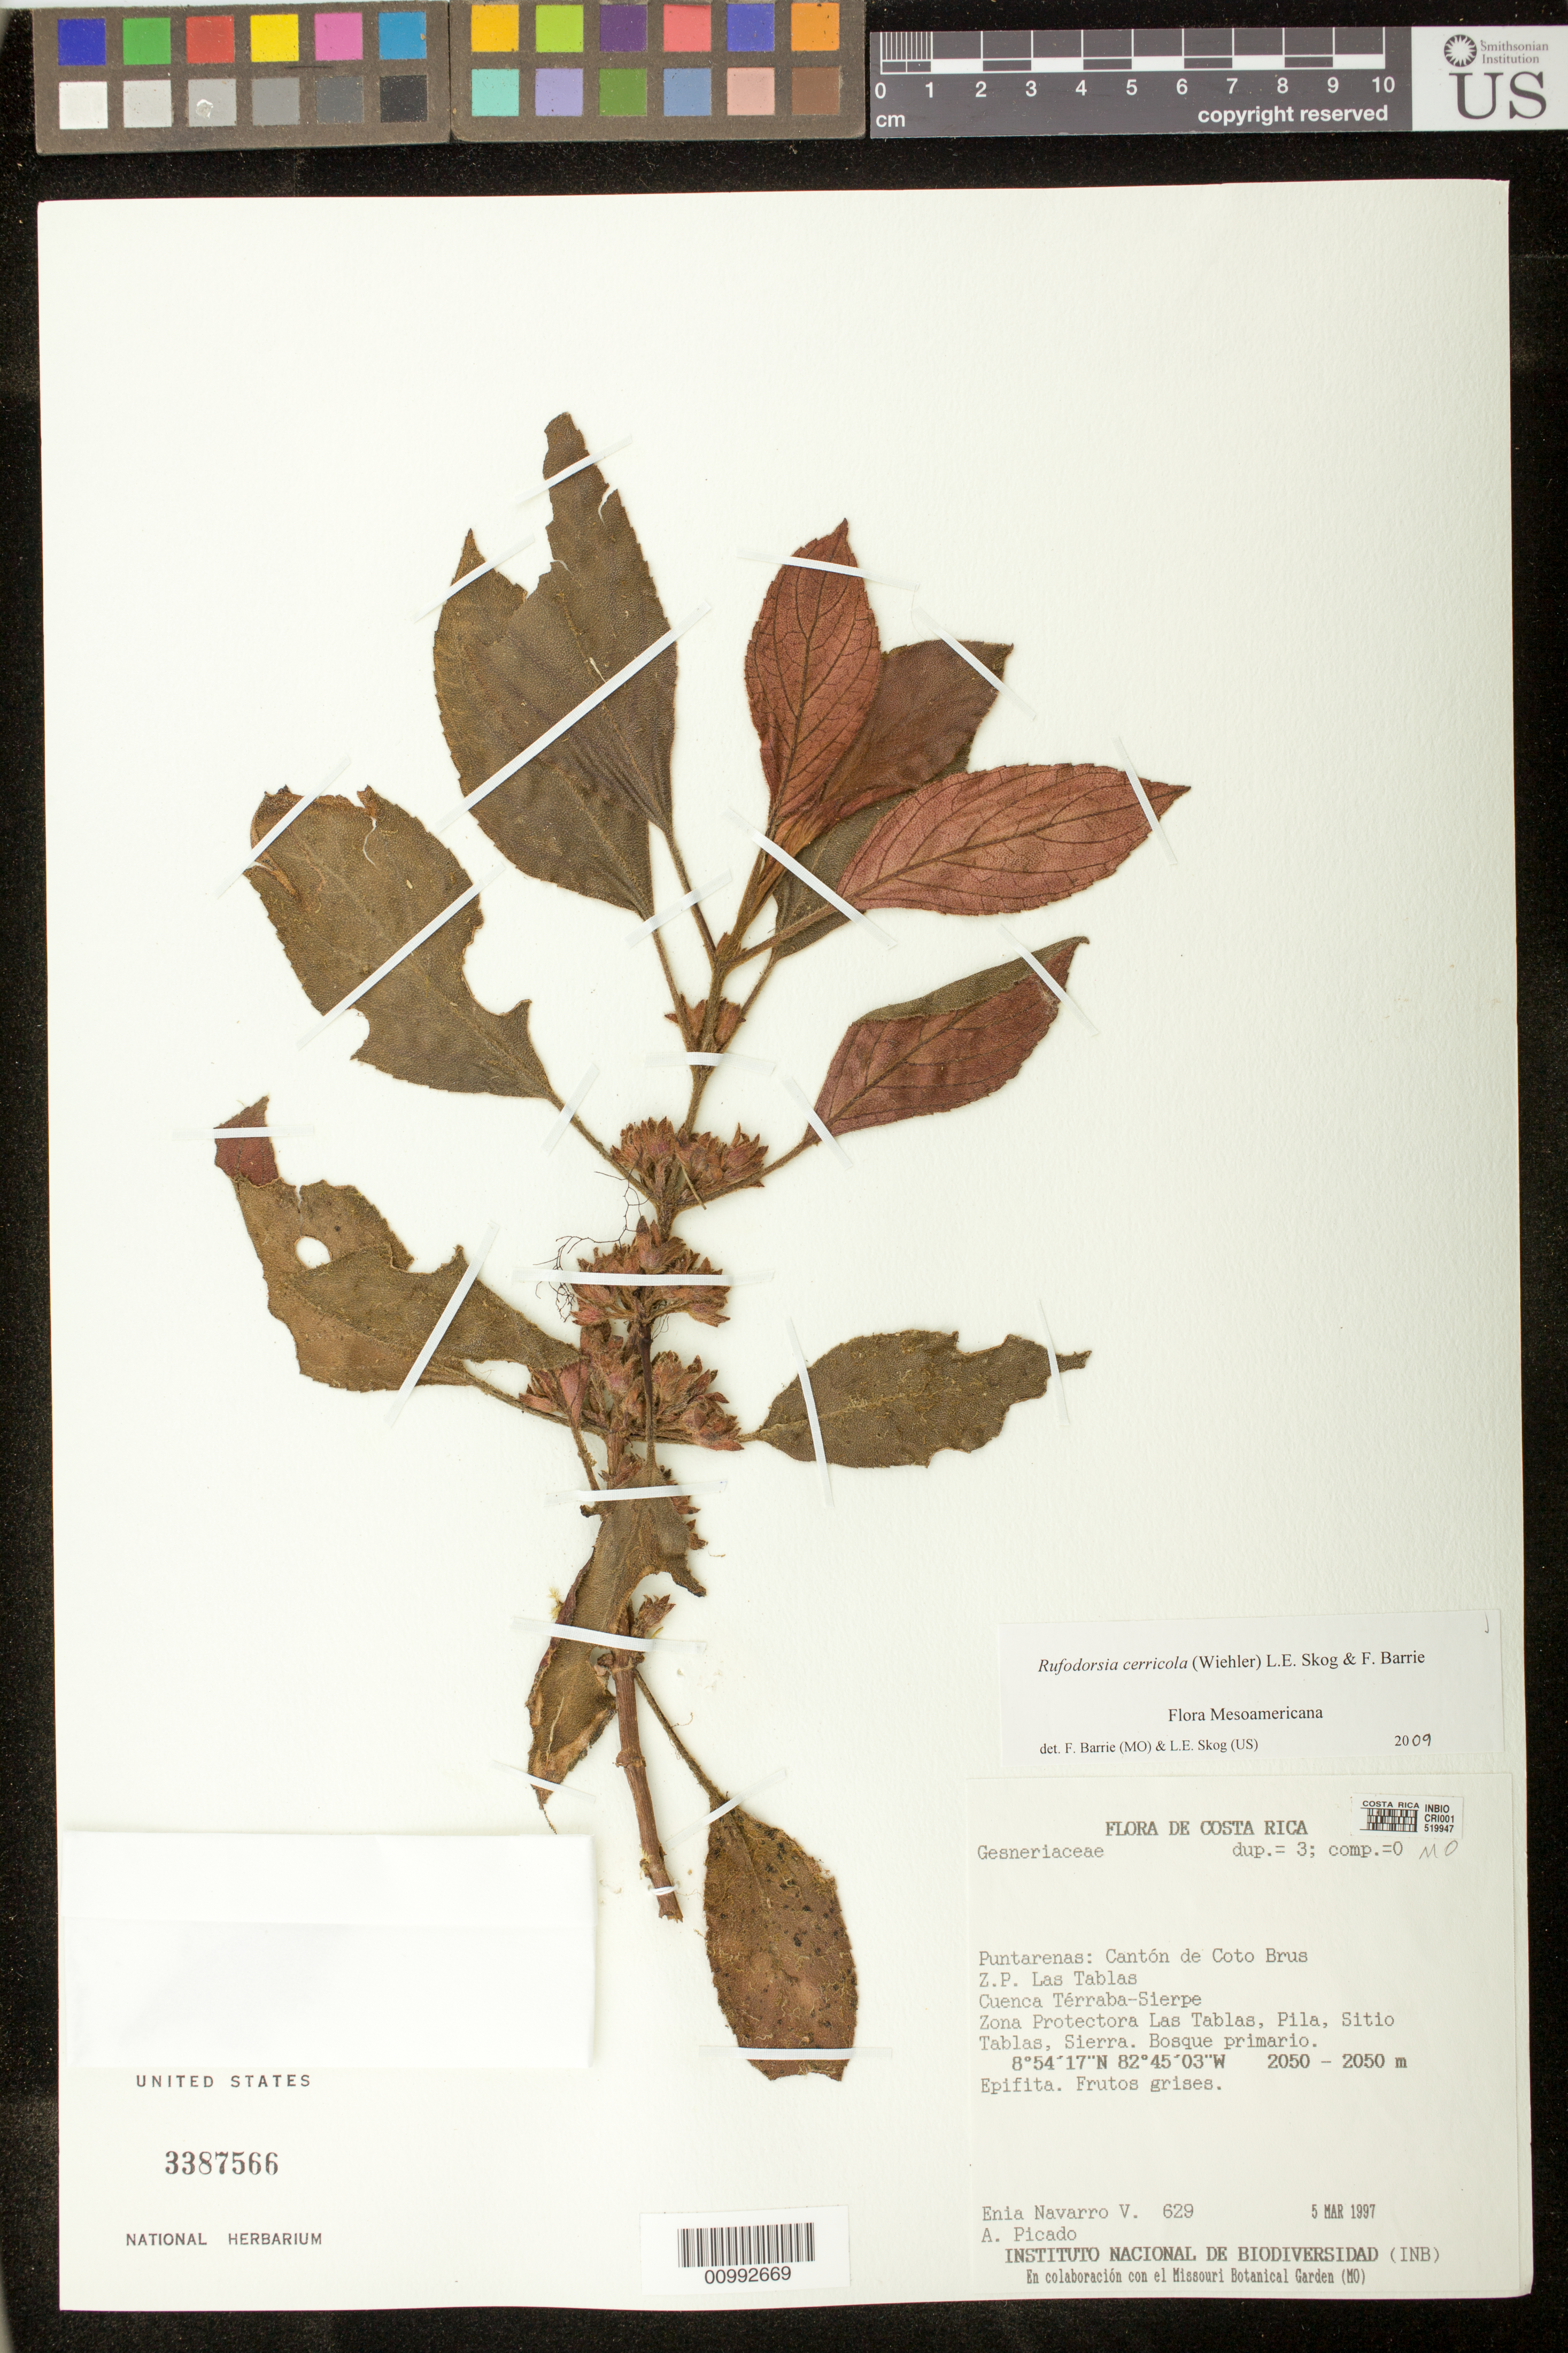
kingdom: Plantae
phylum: Tracheophyta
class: Magnoliopsida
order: Lamiales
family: Gesneriaceae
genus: Rufodorsia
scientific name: Rufodorsia cerricola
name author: (Wiehler) Kriebel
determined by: Barrie, F. R.; Skog, Laurence E.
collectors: E. Navarro & A. Picado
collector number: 629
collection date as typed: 05 Mar 1997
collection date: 1997-03-05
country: Costa Rica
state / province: Puntarenas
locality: Puntarenas: Cantón de Coto Brus, Z.P. Las Tablas, Cuenca Térraba-Sierpe, Zona Protectora Las Tablas, Pila, Sitio Tablas, Sierra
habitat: Bosque primario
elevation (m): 2050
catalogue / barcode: US 3387566